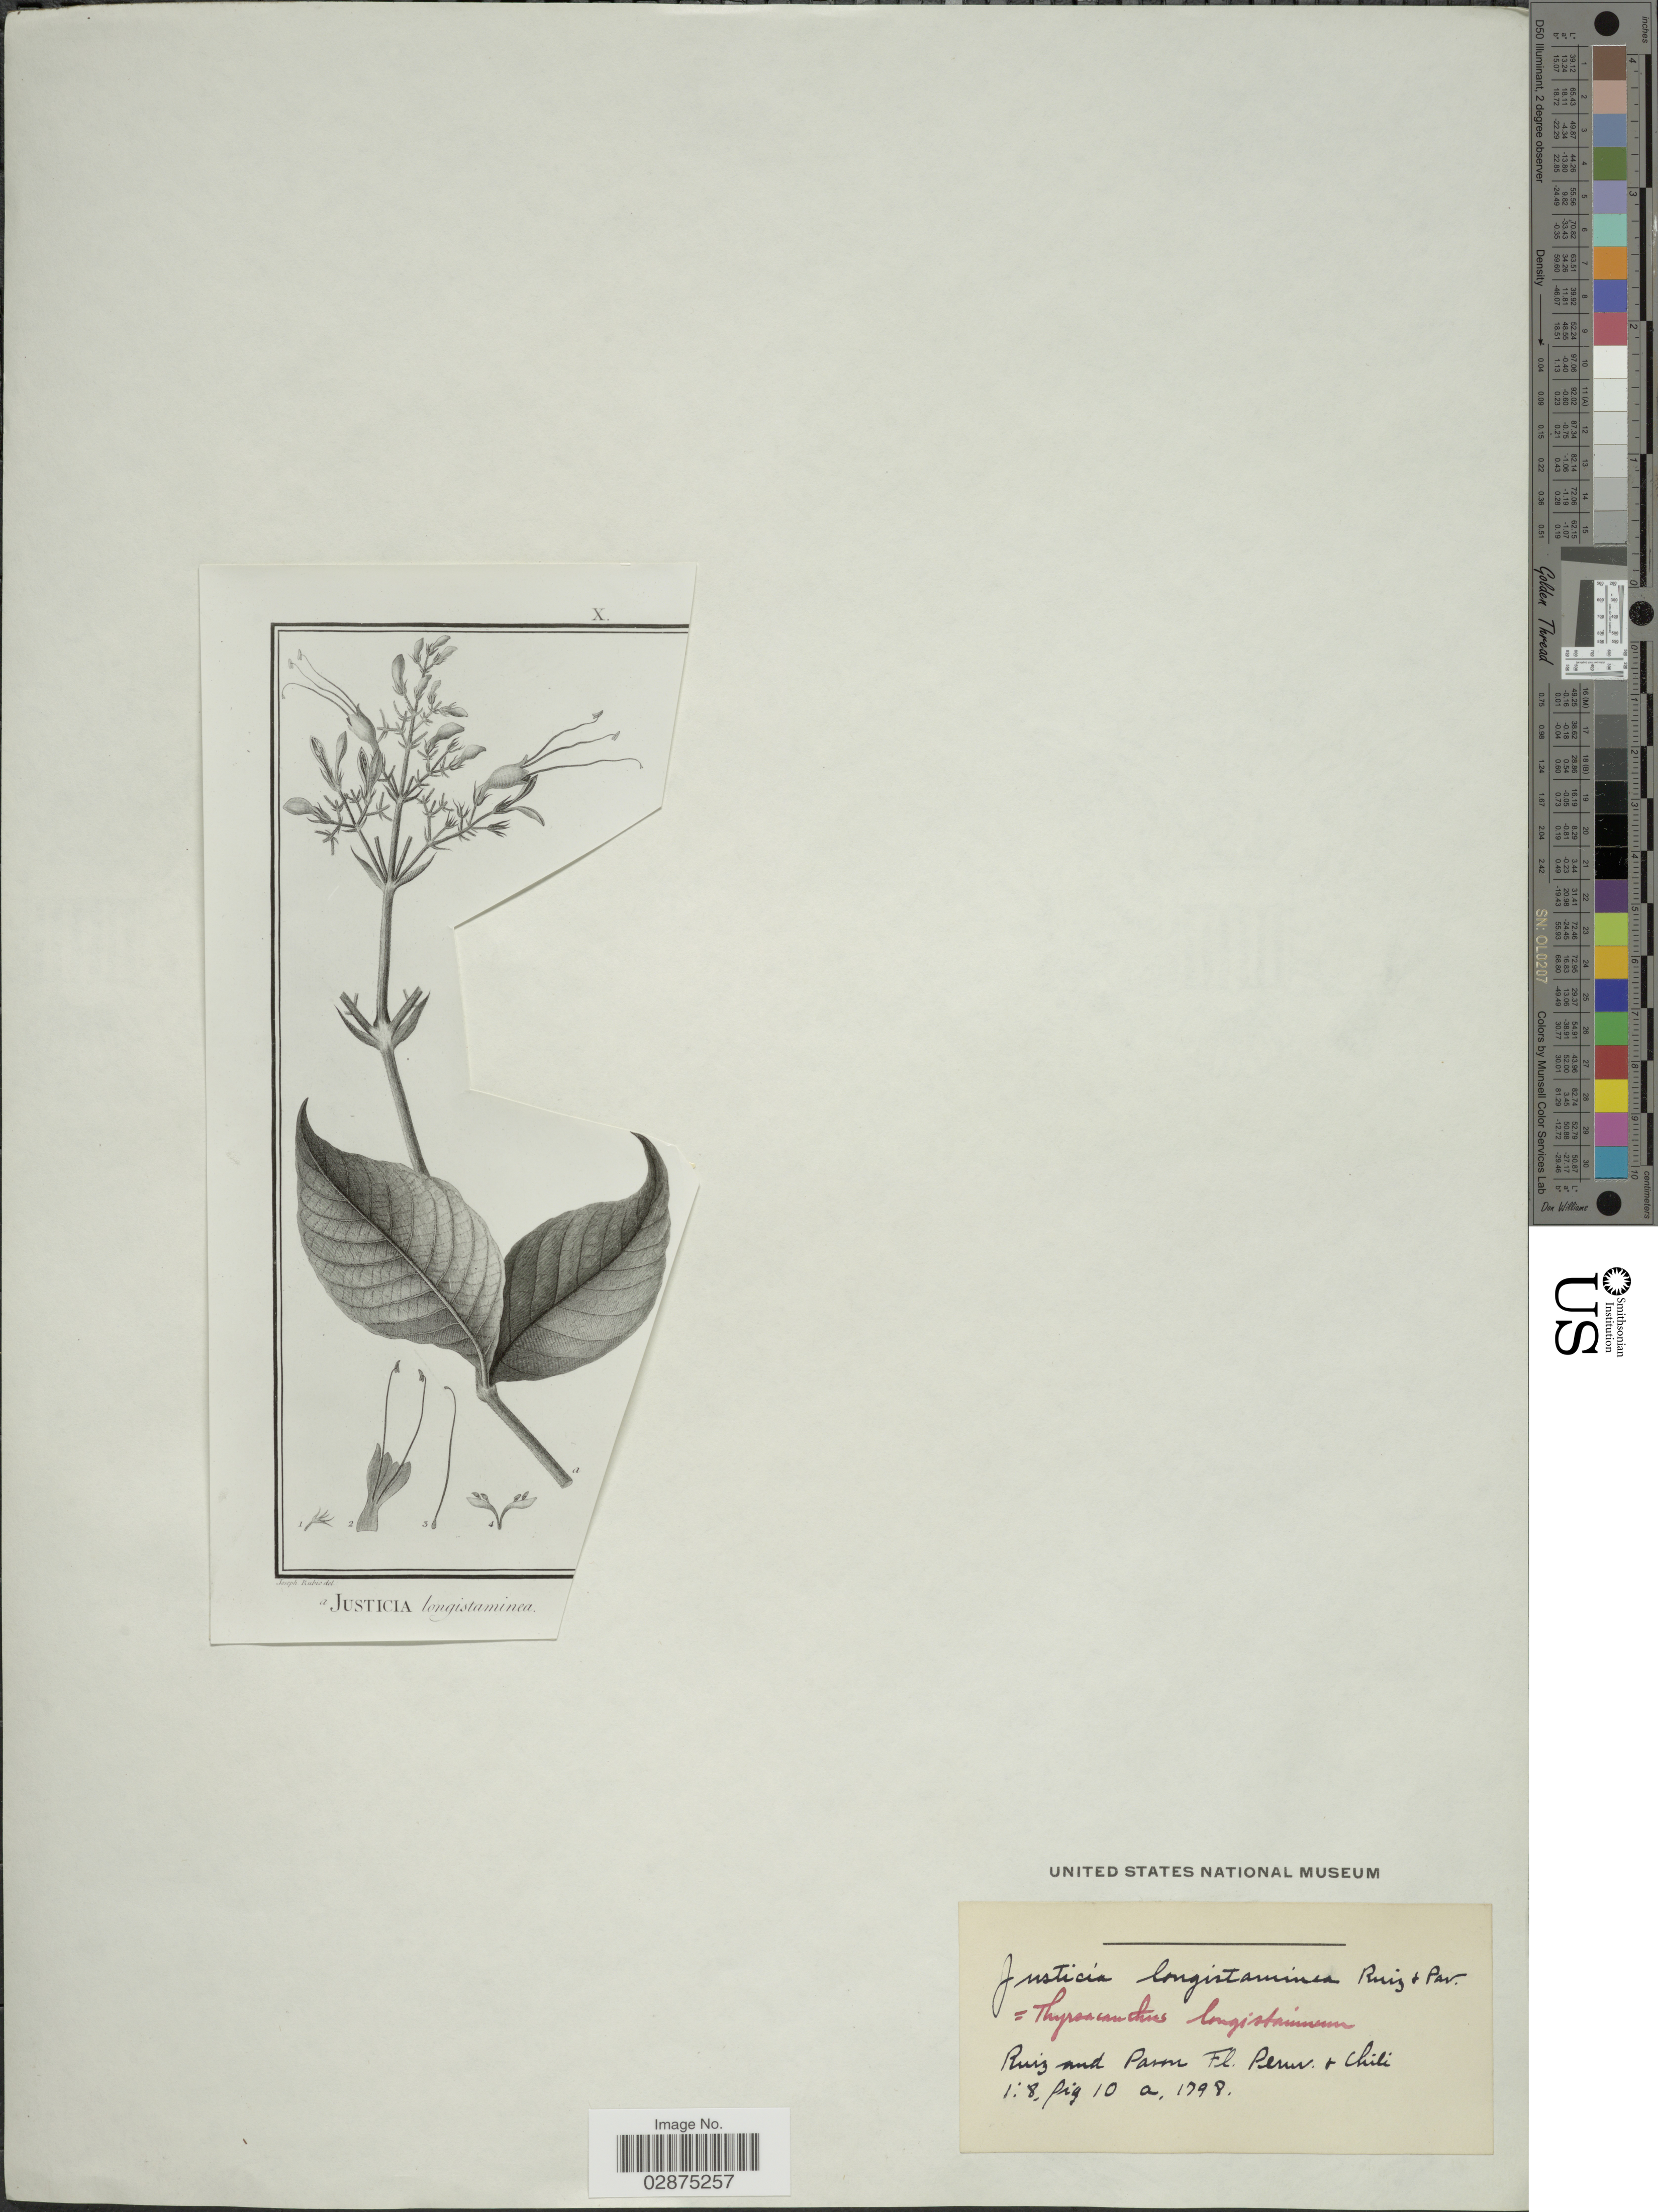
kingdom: Plantae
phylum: Tracheophyta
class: Magnoliopsida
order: Lamiales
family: Acanthaceae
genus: Stenostephanus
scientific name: Stenostephanus longistaminus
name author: (Ruiz & Pav.) V.M. Baum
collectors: Ruiz, -- & Parm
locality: Peru & Chile.